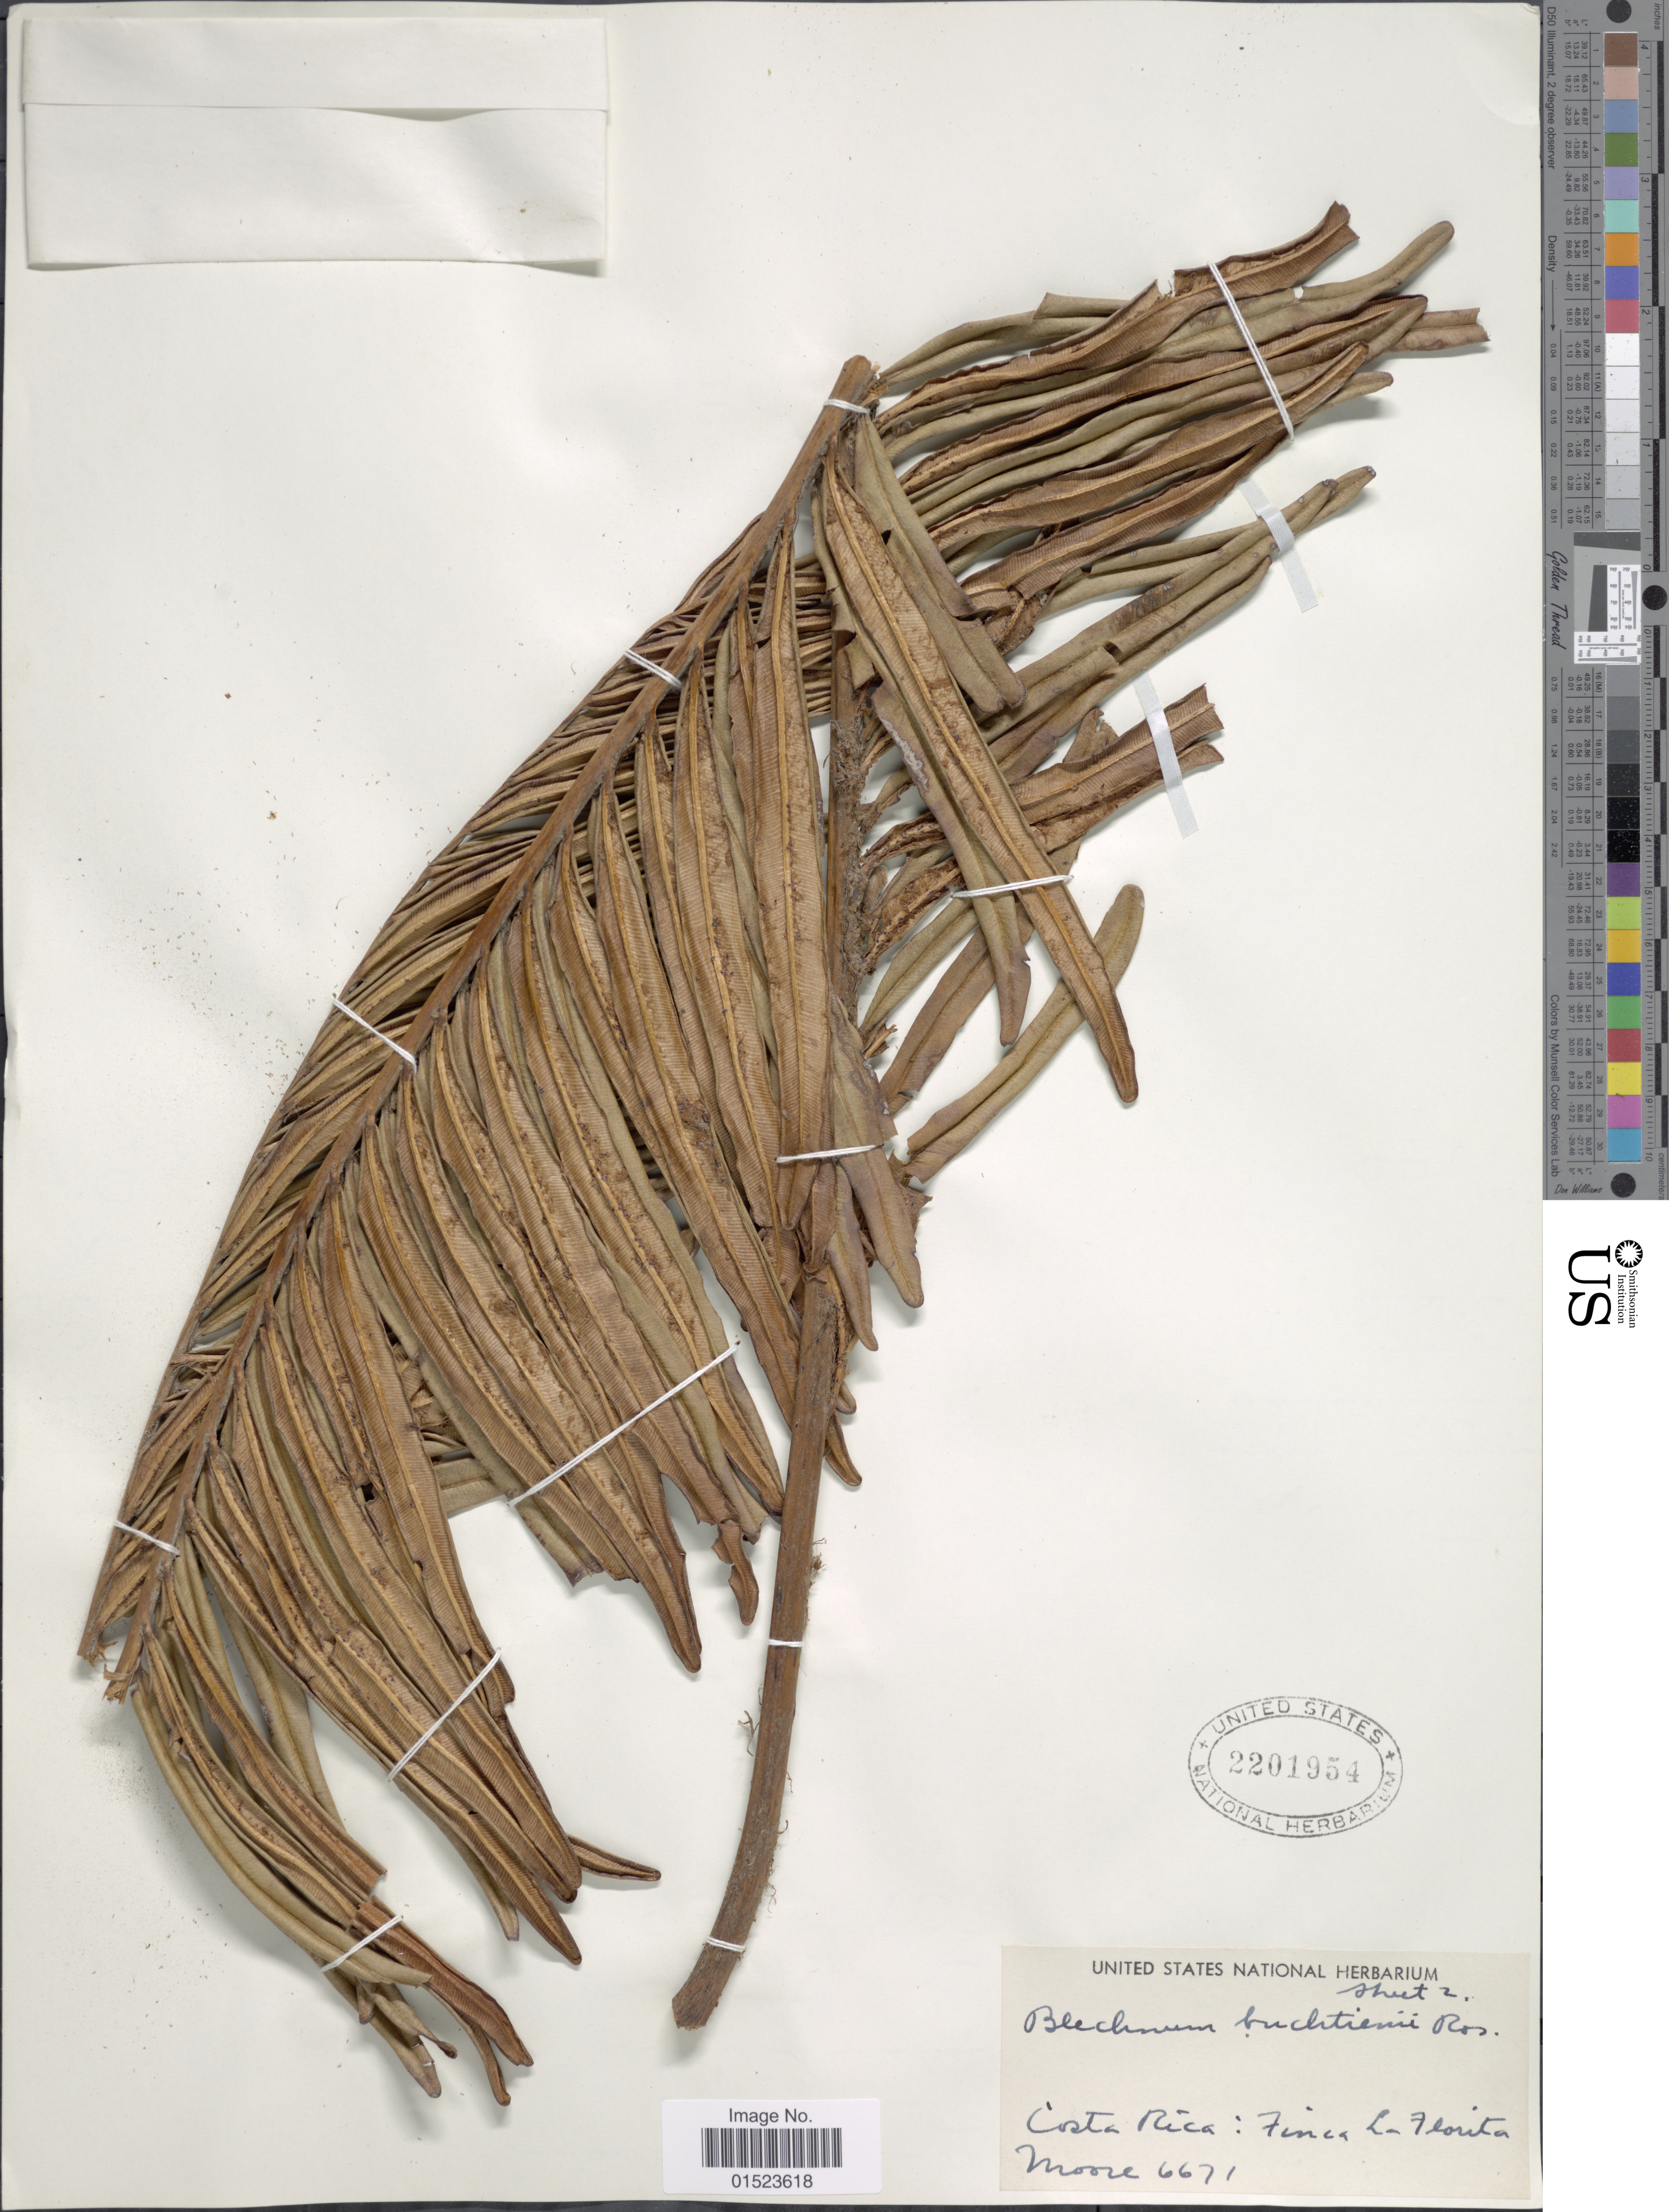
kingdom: Plantae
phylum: Tracheophyta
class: Polypodiopsida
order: Polypodiales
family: Blechnaceae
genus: Blechnum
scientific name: Blechnum auratum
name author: (Fée) R.M. Tryon & Stolze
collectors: -. Moore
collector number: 6671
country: Costa Rica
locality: Finca La Florita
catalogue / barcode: US 2201954